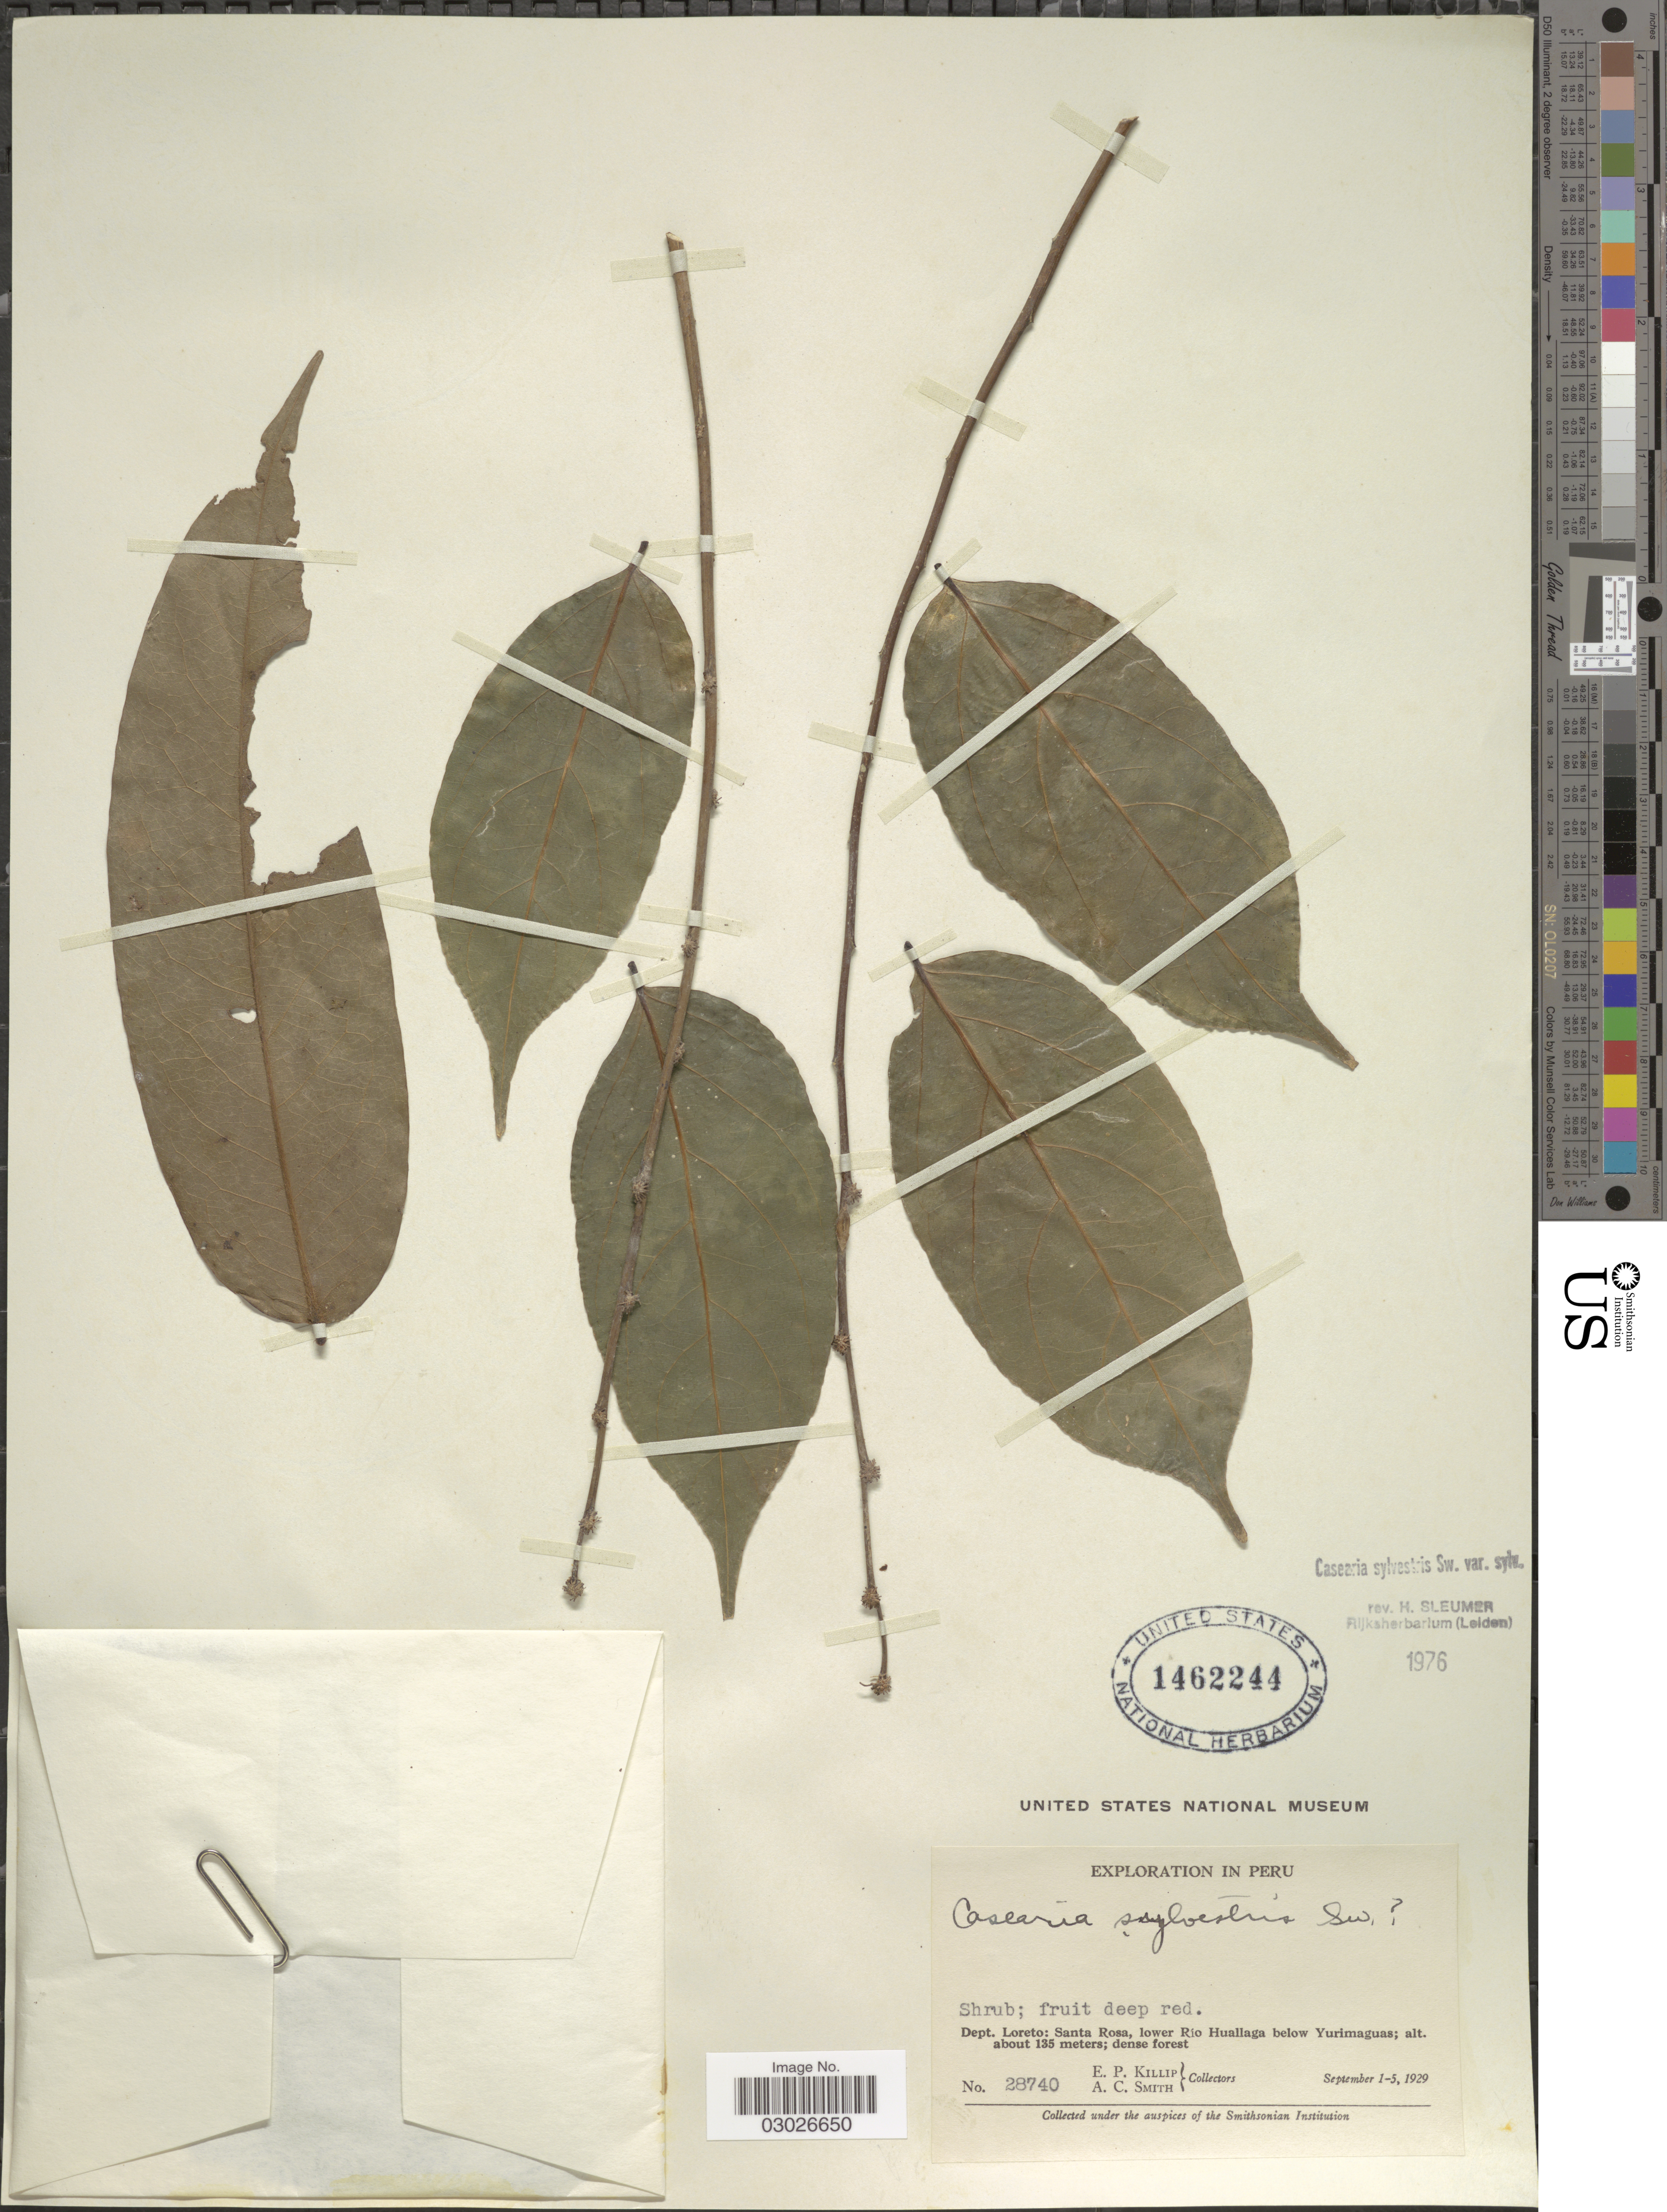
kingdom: Plantae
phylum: Tracheophyta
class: Magnoliopsida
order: Malpighiales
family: Salicaceae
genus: Casearia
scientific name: Casearia sylvestris var. sylvestris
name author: Sw.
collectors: E. P. Killip & A. C. Smith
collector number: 28740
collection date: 1929-09-01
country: Peru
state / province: Loreto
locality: Dept. Loreto: Santa Rosa, lower Río Huallaga below Yurimaguas.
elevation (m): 135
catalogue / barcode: US 1462244